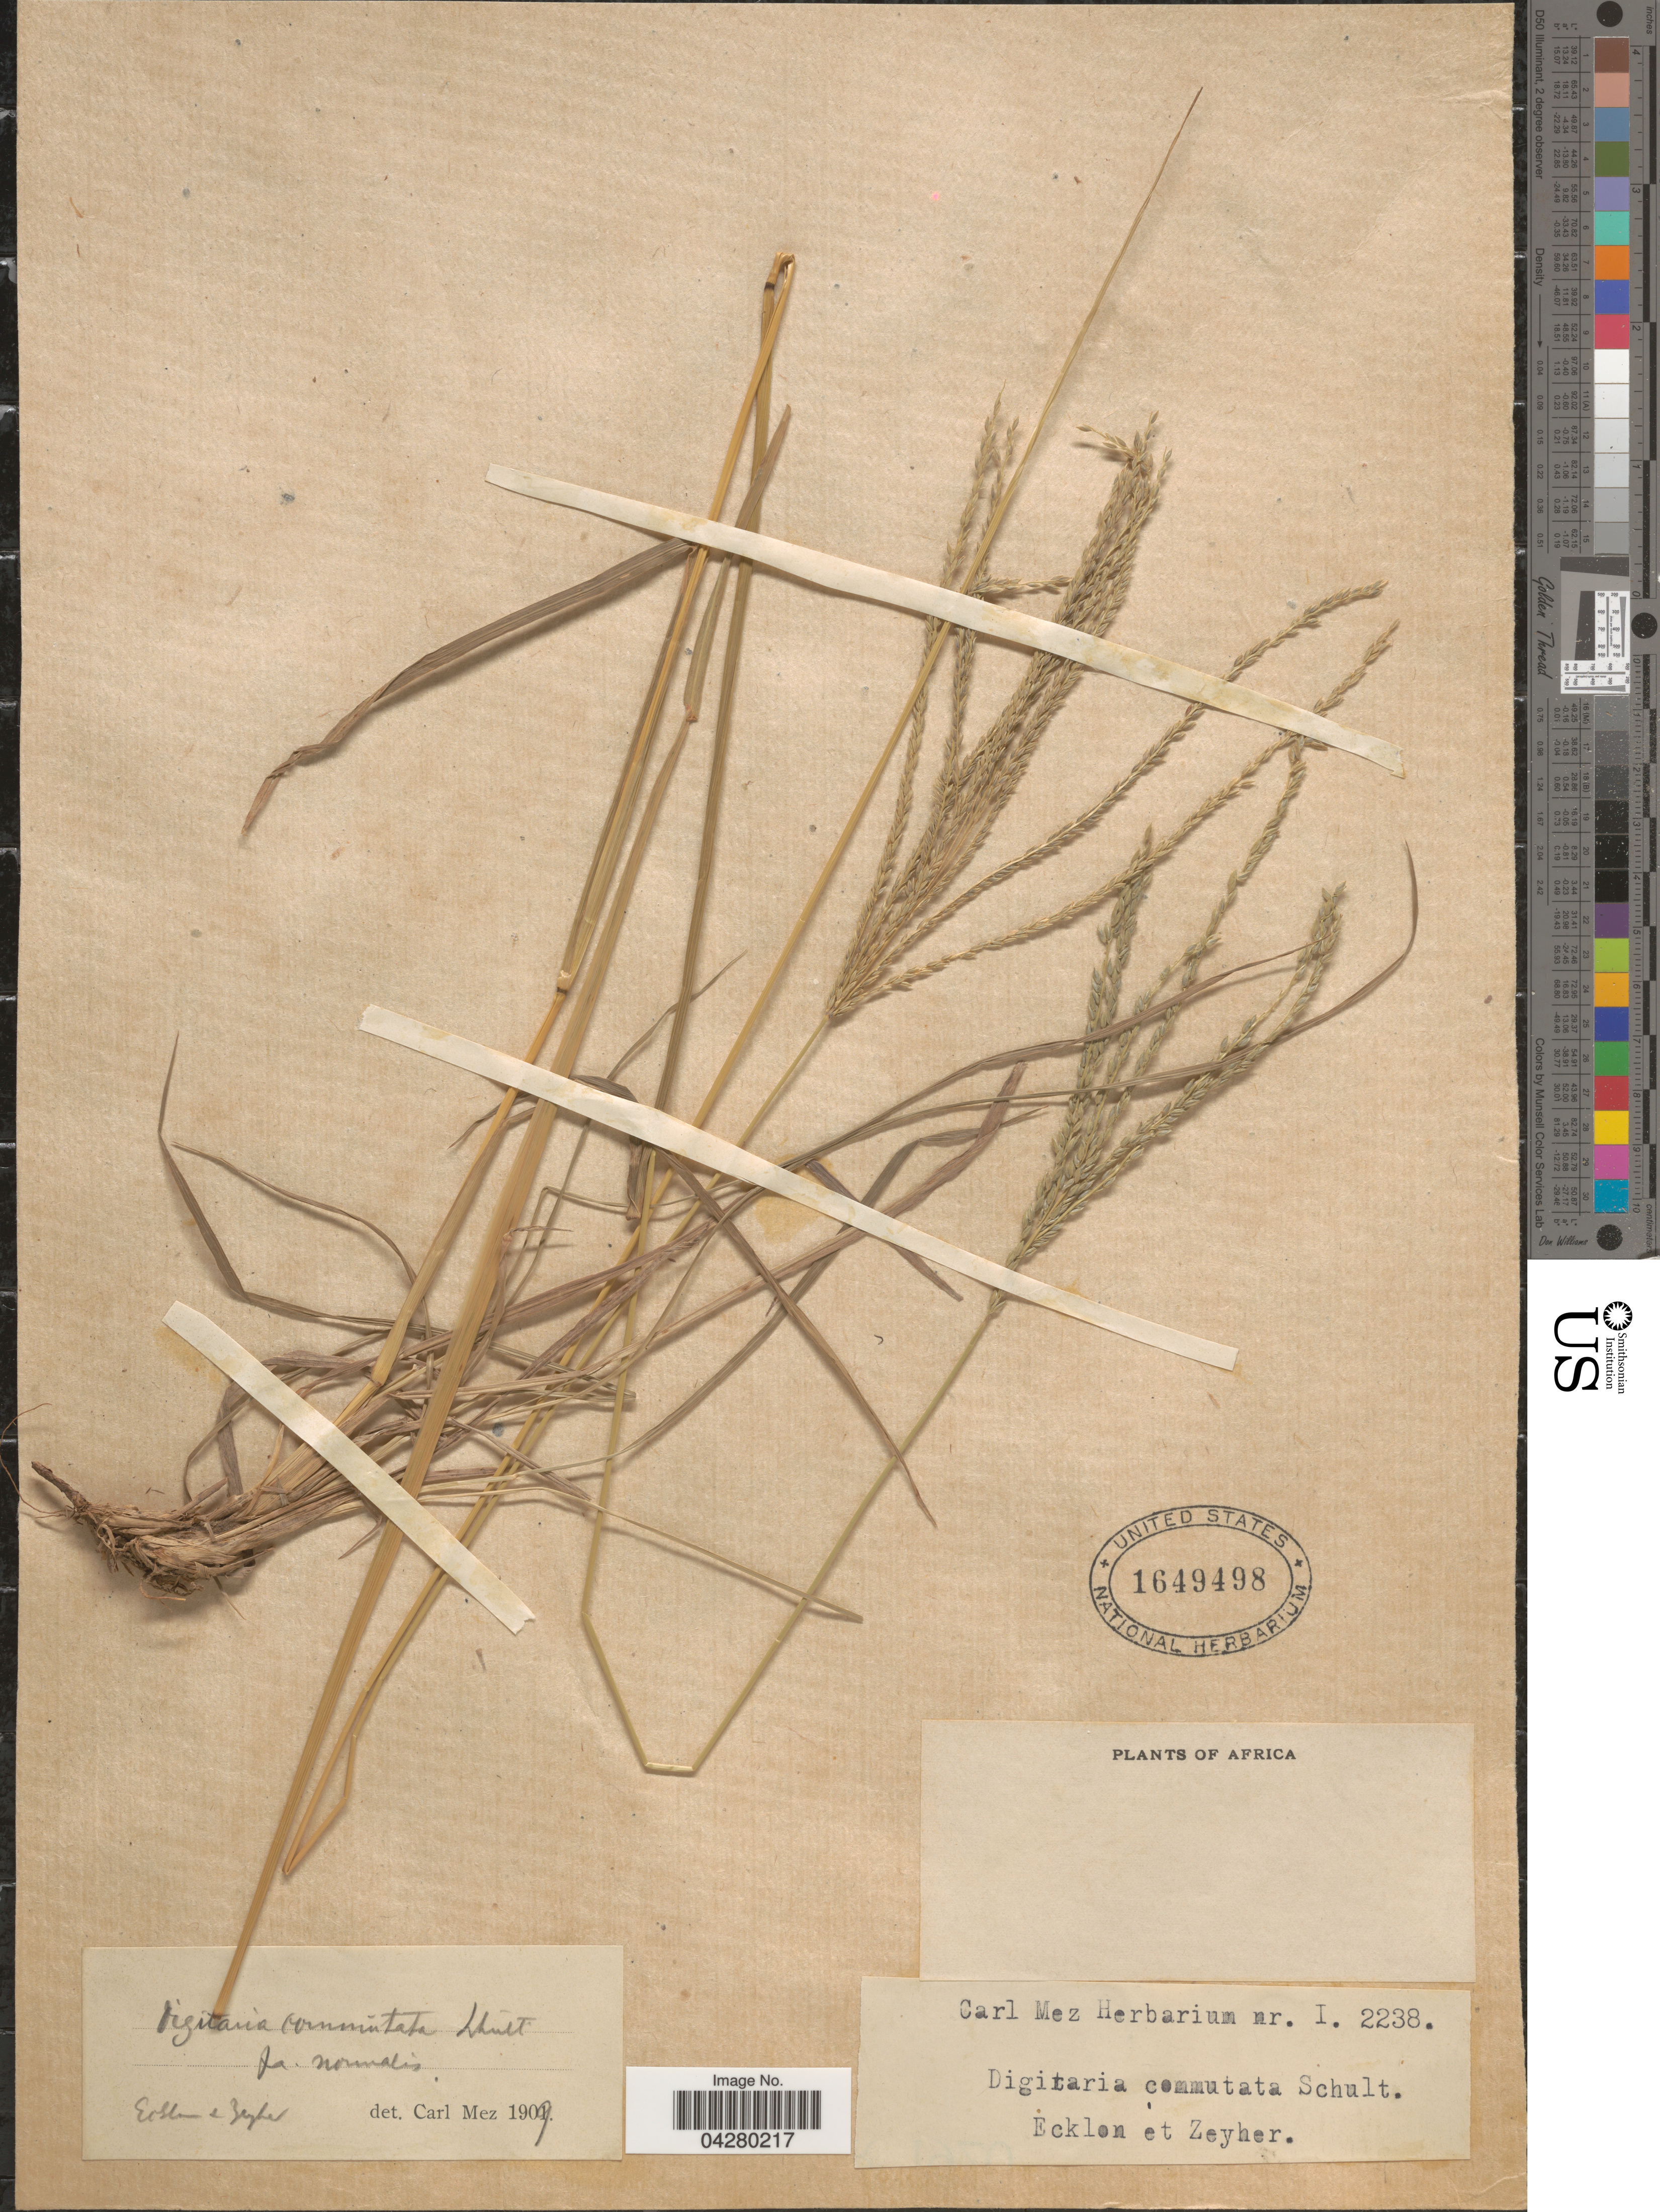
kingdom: Plantae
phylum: Tracheophyta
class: Liliopsida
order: Poales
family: Poaceae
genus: Digitaria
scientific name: Digitaria eriantha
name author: Steud.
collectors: -. Ecklon & -. Zeyher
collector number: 2238?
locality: Africa. fa. normalis.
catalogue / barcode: US 1649498